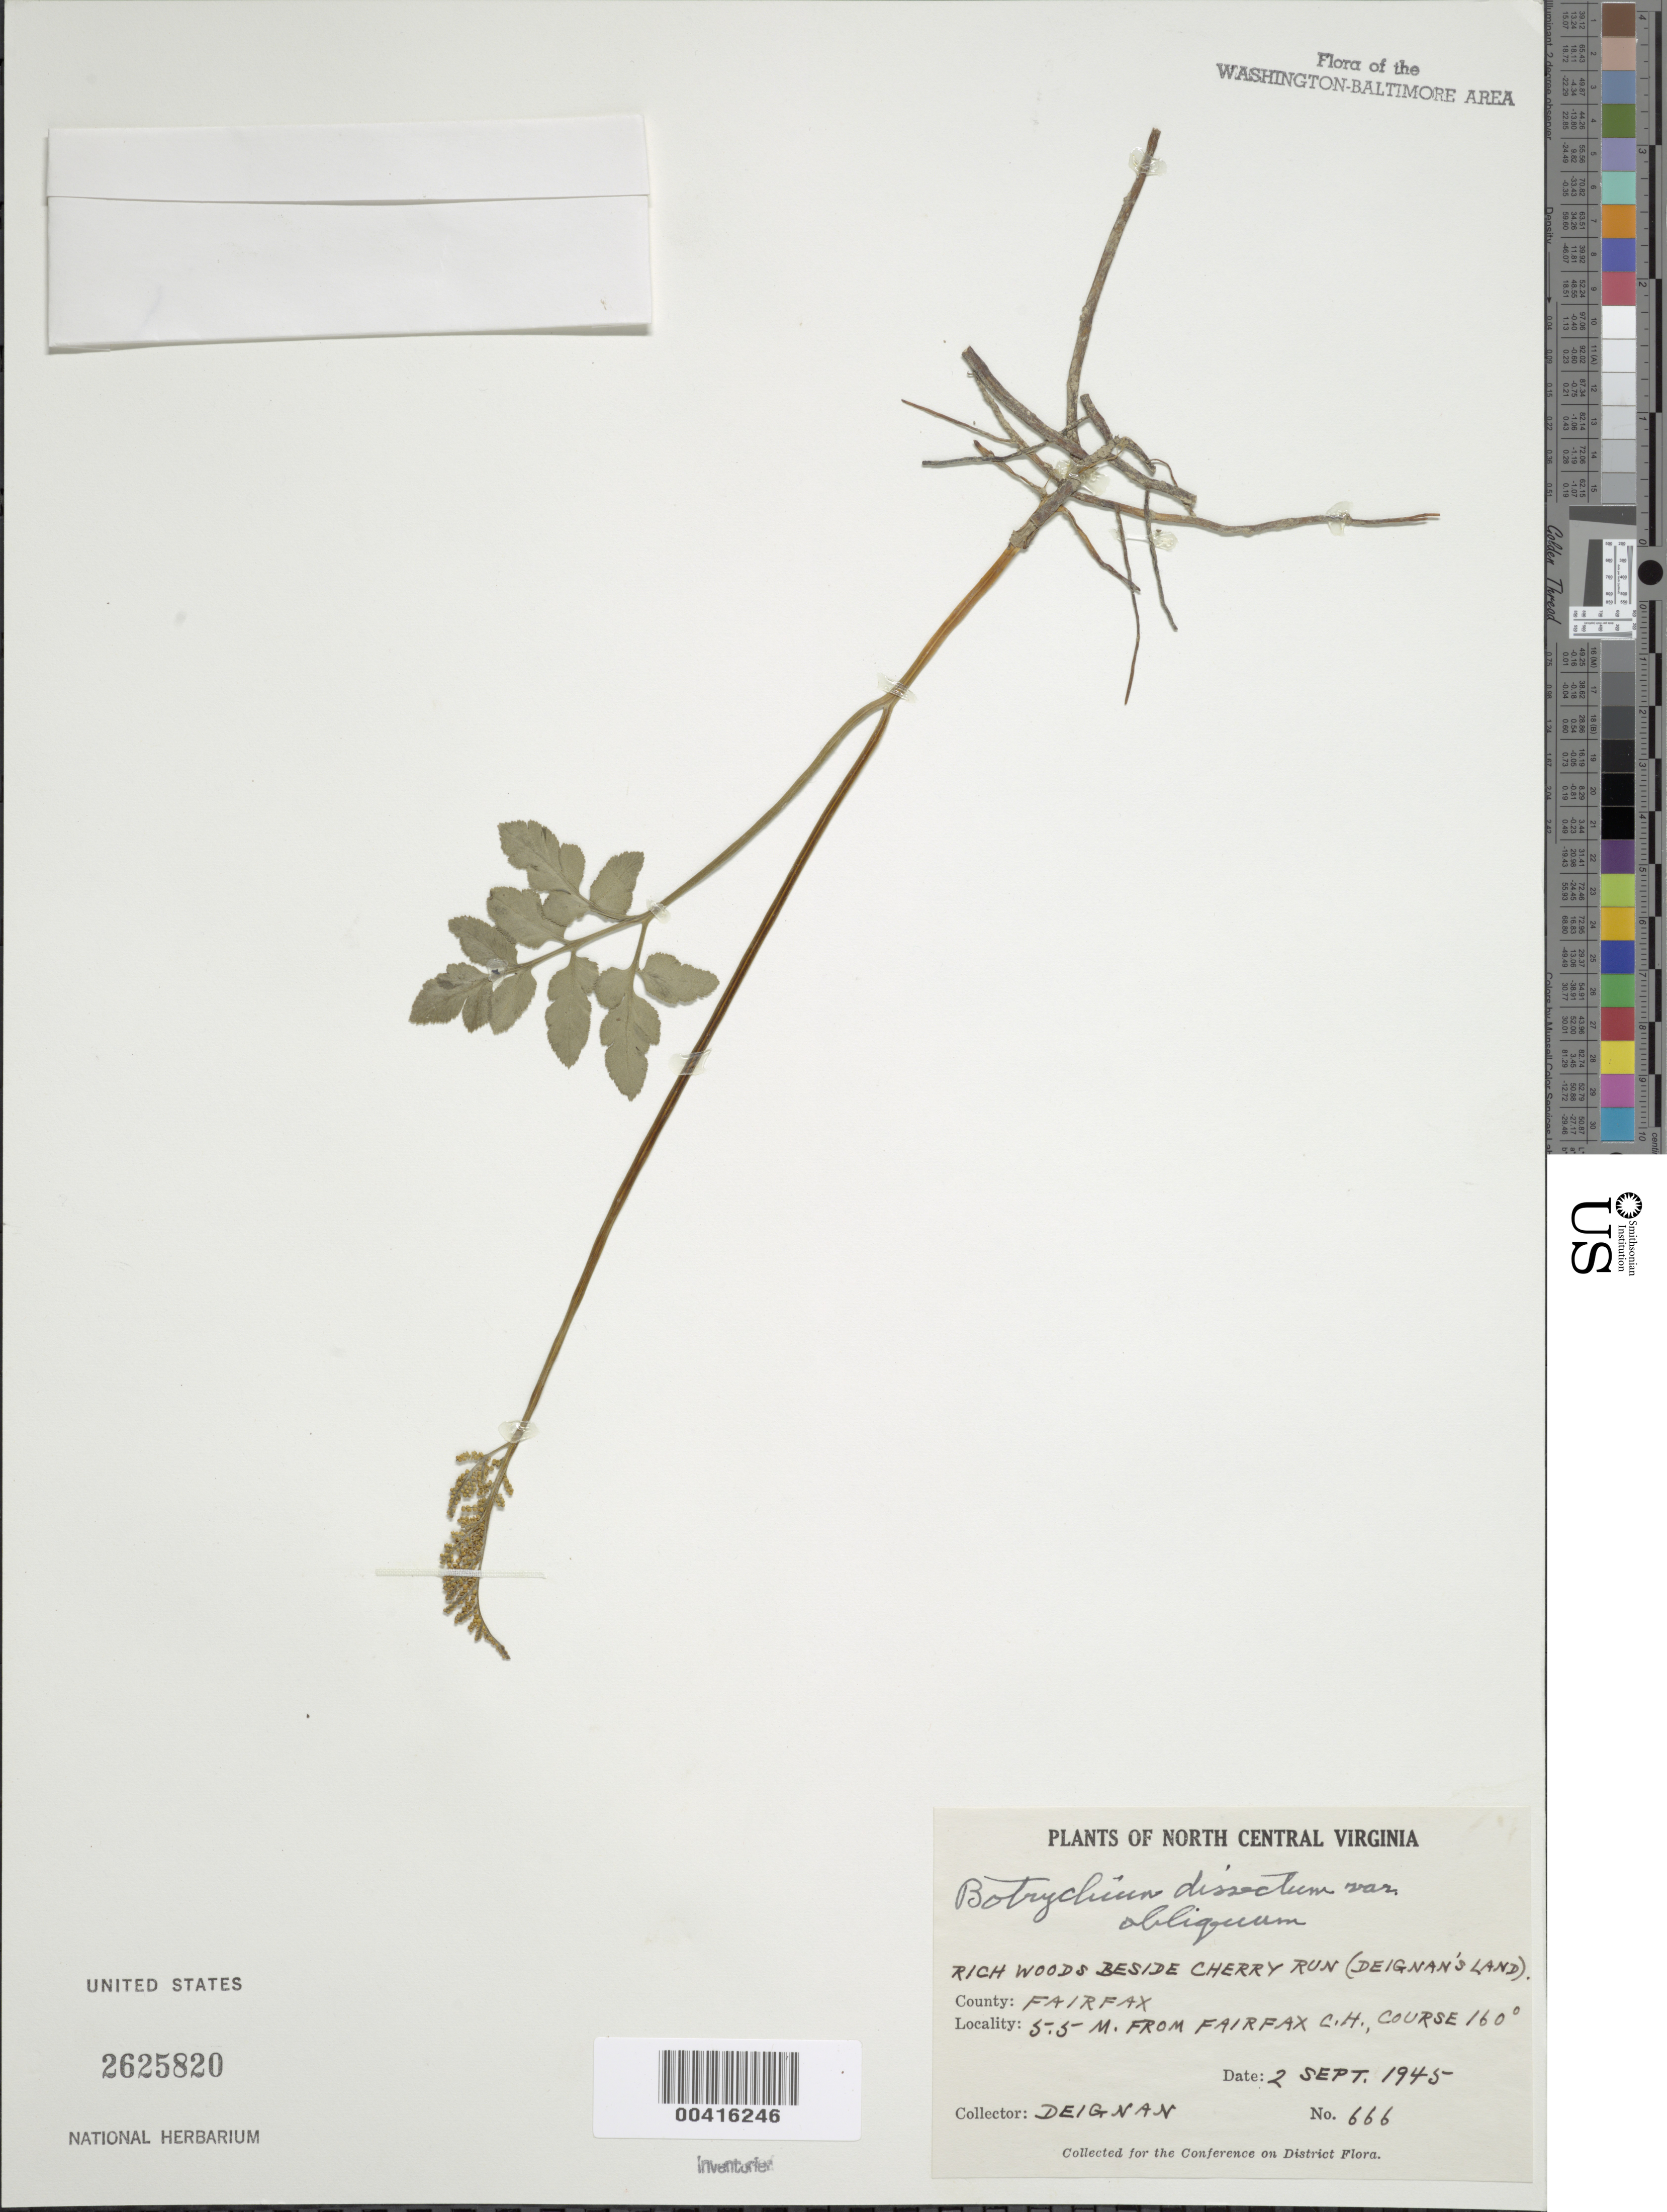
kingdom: Plantae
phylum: Tracheophyta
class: Polypodiopsida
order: Ophioglossales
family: Ophioglossaceae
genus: Botrychium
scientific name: Botrychium dissectum var. obliquum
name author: Clute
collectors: H. Deignan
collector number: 666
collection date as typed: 02 Sep 1945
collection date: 1945-09-02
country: United States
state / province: Virginia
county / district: Fairfax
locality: Cherry Run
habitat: Rich woods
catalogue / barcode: US 2625820